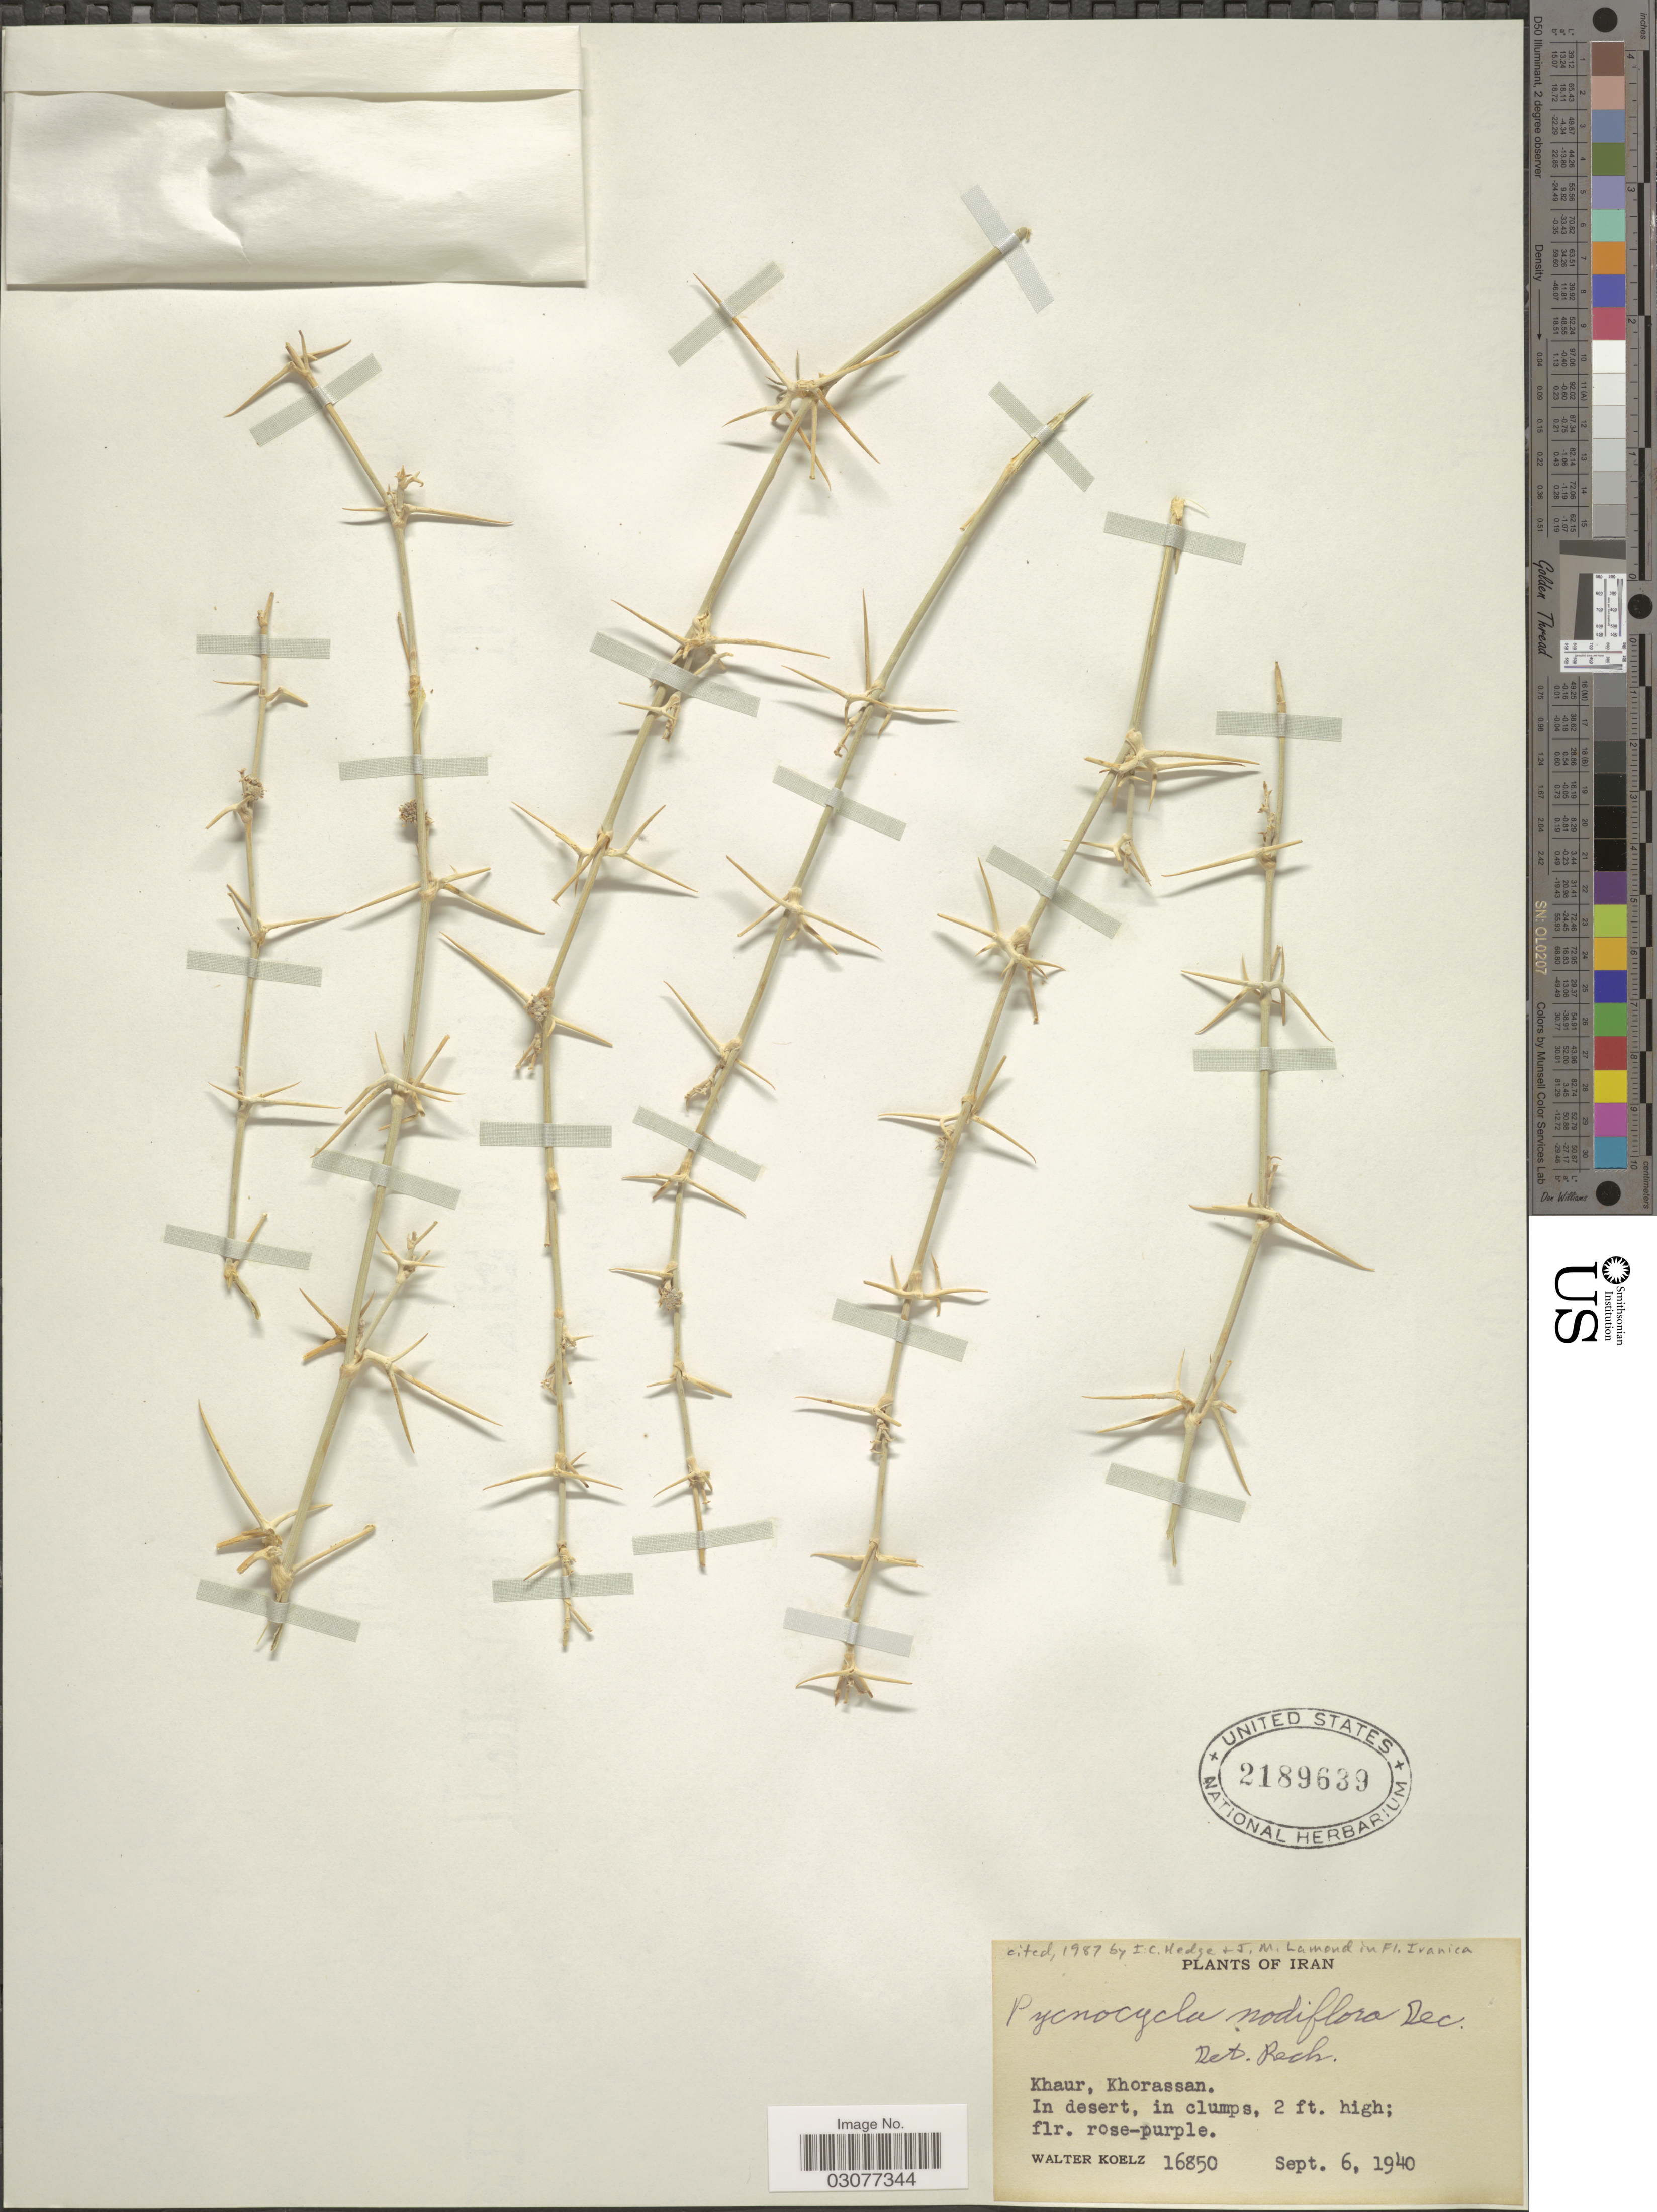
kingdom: Plantae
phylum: Tracheophyta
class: Magnoliopsida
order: Apiales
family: Apiaceae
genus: Pycnocycla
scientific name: Pycnocycla nodiflora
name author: Decne. ex Boiss.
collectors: W. N. Koelz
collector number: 16850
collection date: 1940-09-06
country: Iran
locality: Khaur, Khorassan.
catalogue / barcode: US 2189639